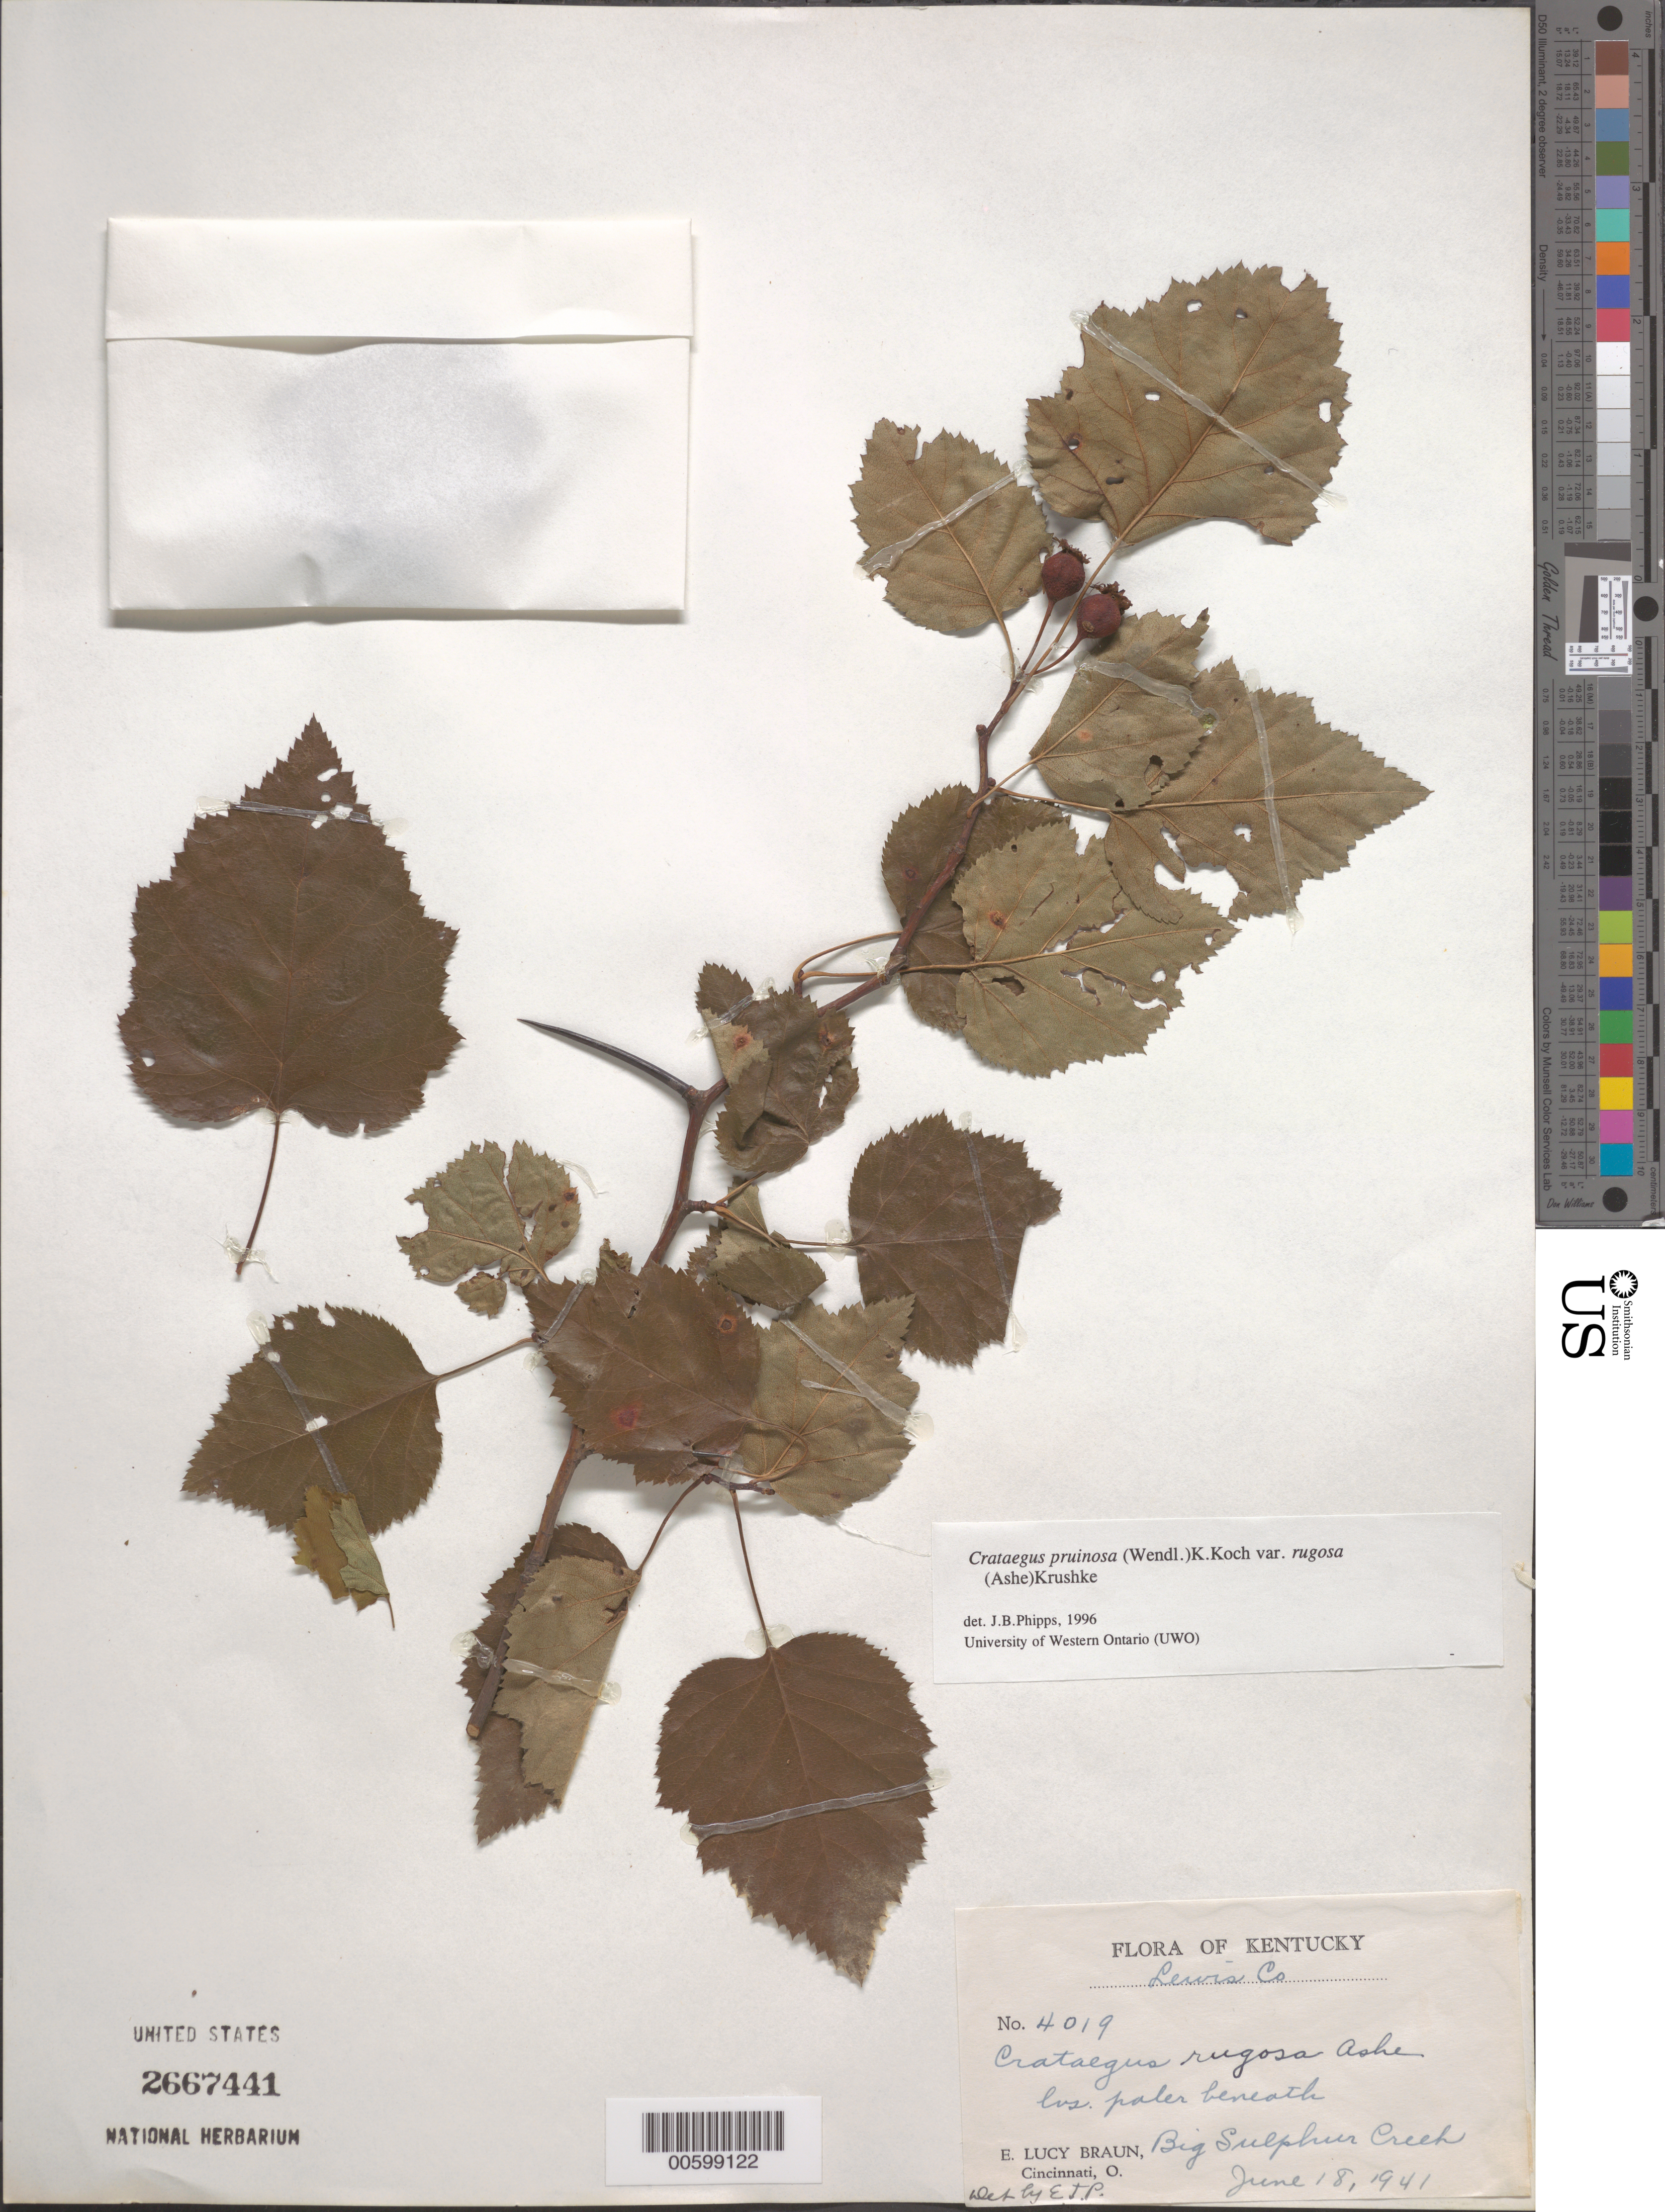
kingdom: Plantae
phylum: Tracheophyta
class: Magnoliopsida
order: Rosales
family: Rosaceae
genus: Crataegus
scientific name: Crataegus pruinosa var. rugosa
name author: (Ashe) Kruschke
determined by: Phipps, James B., (UWO), University of Western Ontario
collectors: E. L. Braun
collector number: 4019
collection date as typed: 18 Jun 1941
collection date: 1941-06-18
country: United States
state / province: Kentucky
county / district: Lewis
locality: Big Sulphur Creek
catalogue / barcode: US 2667441